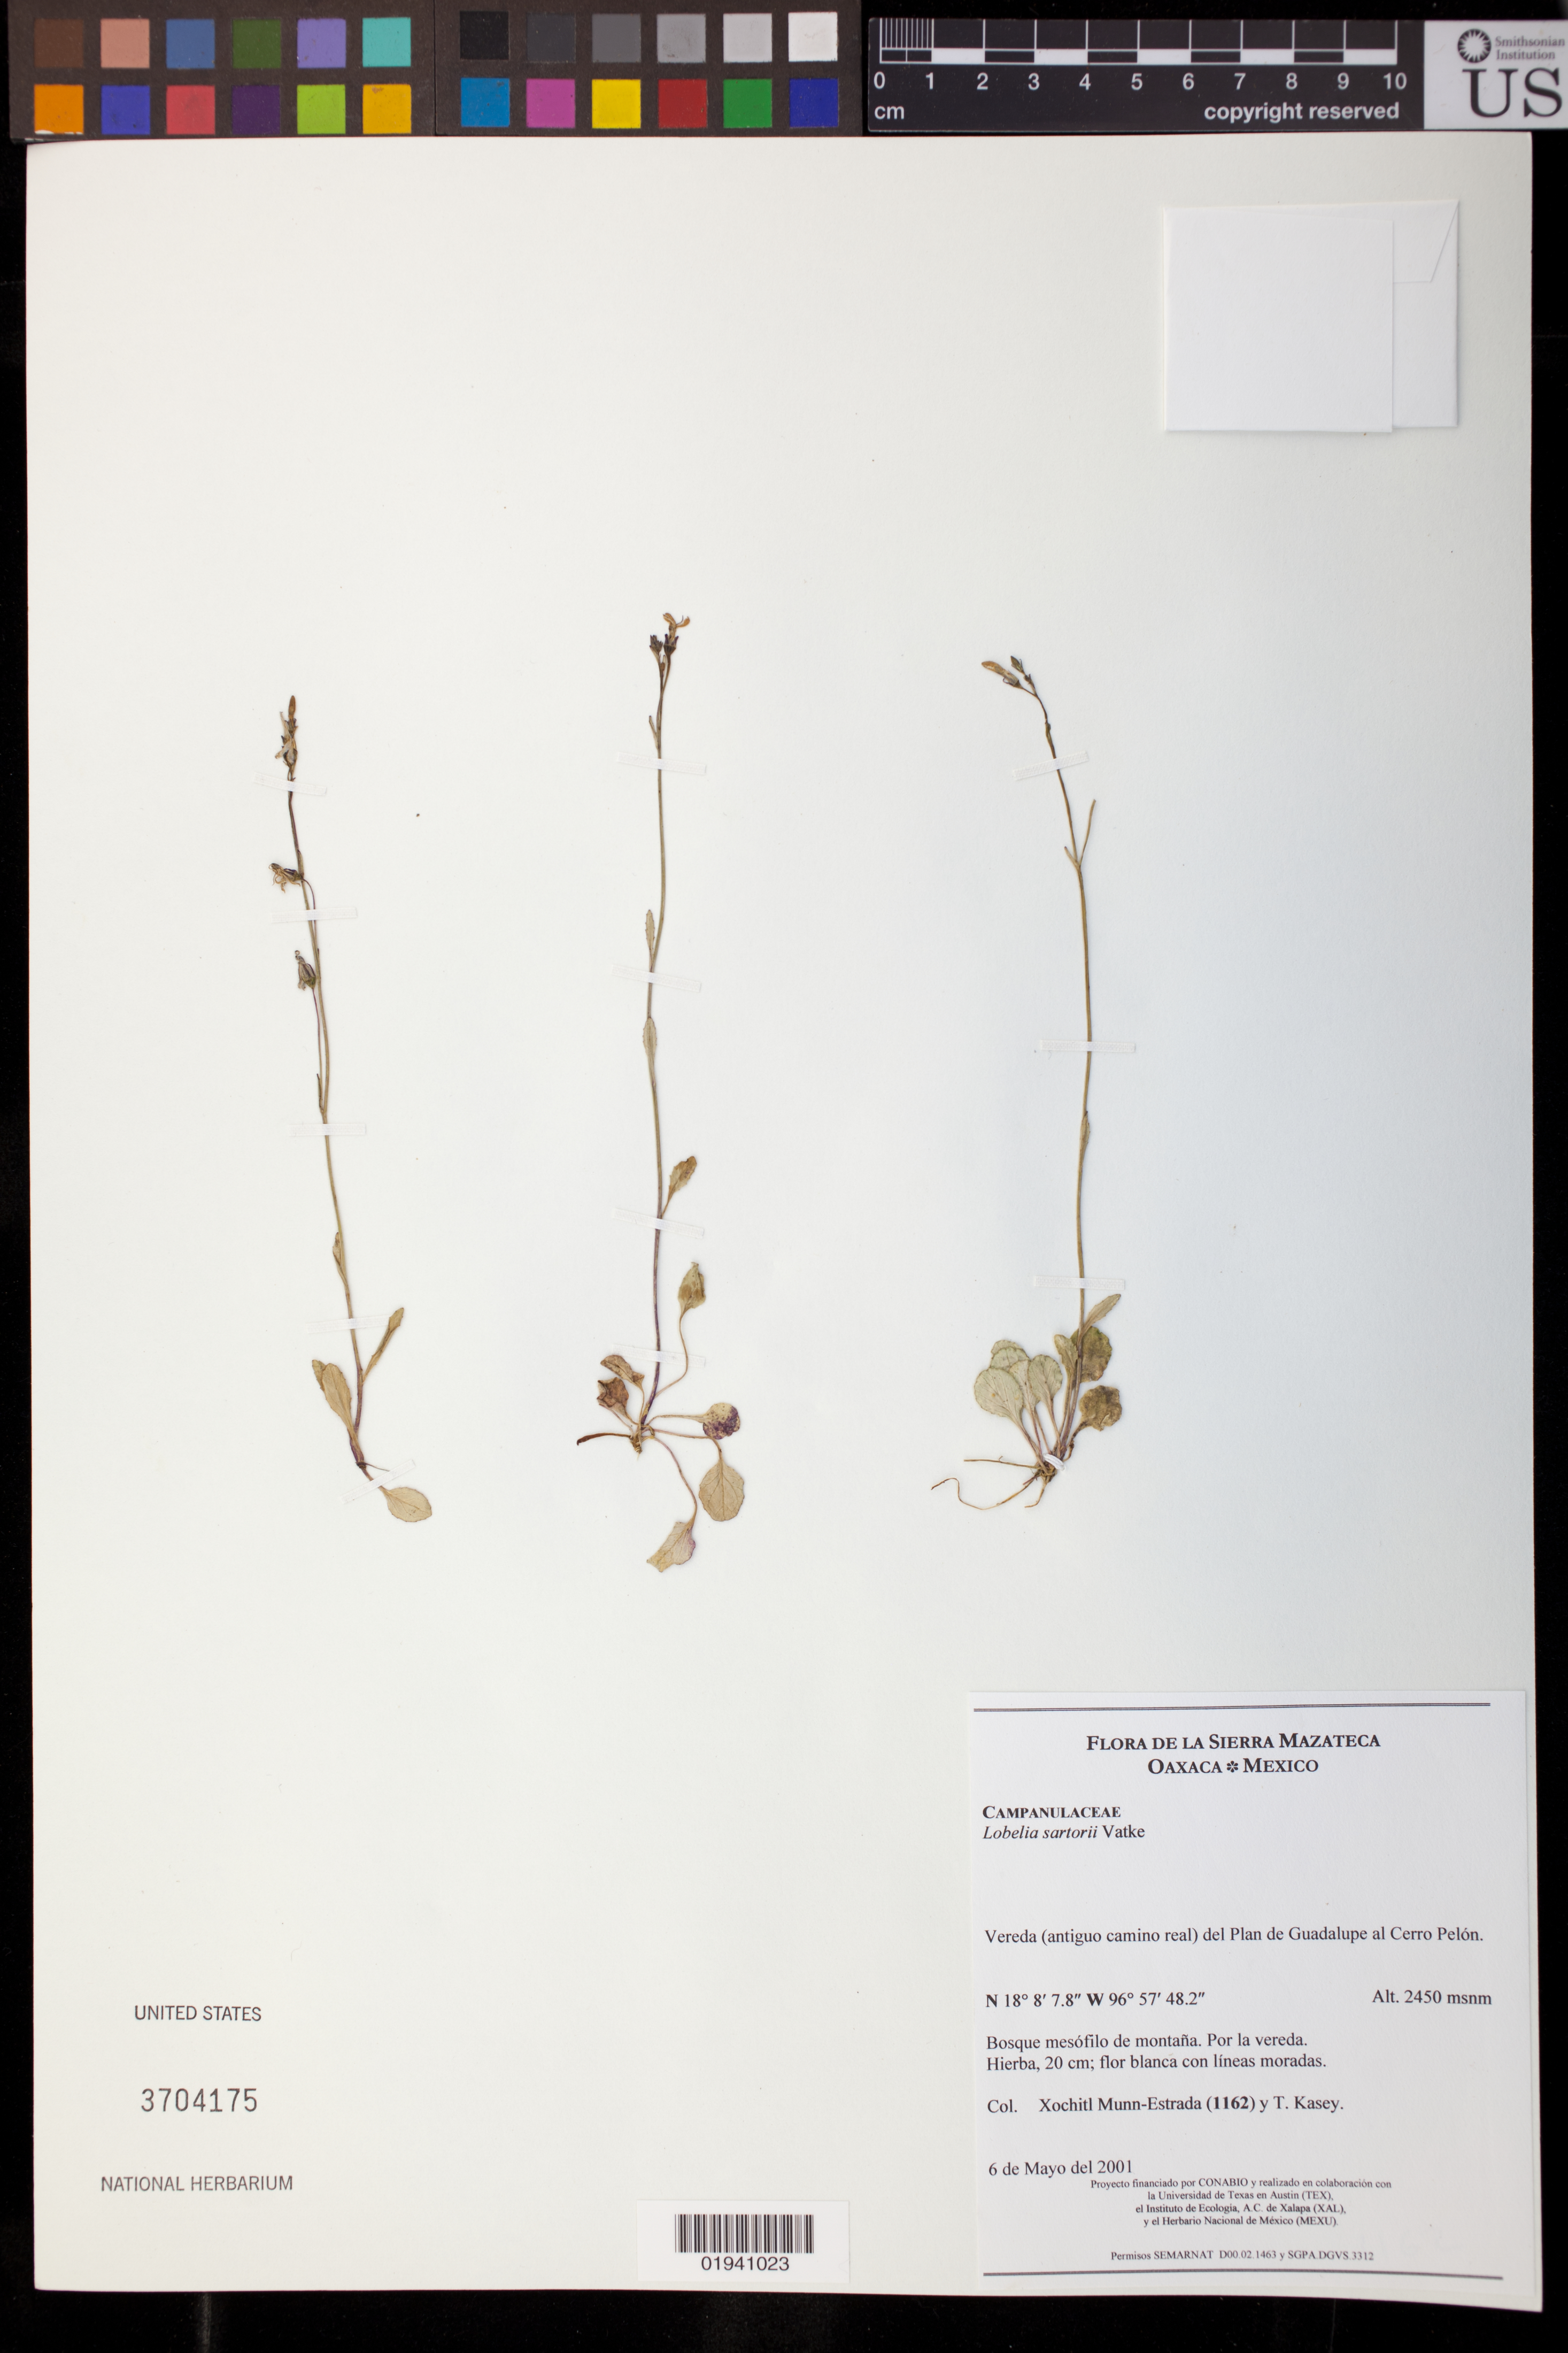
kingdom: Plantae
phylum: Tracheophyta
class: Magnoliopsida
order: Asterales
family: Campanulaceae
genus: Lobelia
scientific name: Lobelia sartorii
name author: Vatke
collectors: X. Munn-Estrada & T. Kasey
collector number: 1162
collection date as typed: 6 de Mayo del 2001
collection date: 2001-05-06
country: Mexico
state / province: Oaxaca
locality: Vereda (antiguo camino real) del Plan de Guadalupe al Cerro Pelon.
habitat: Bosque mesofilo de montana. Por la vereda.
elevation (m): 2450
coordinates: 18 8 10 N, 96 58 20 W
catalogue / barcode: US 3704175